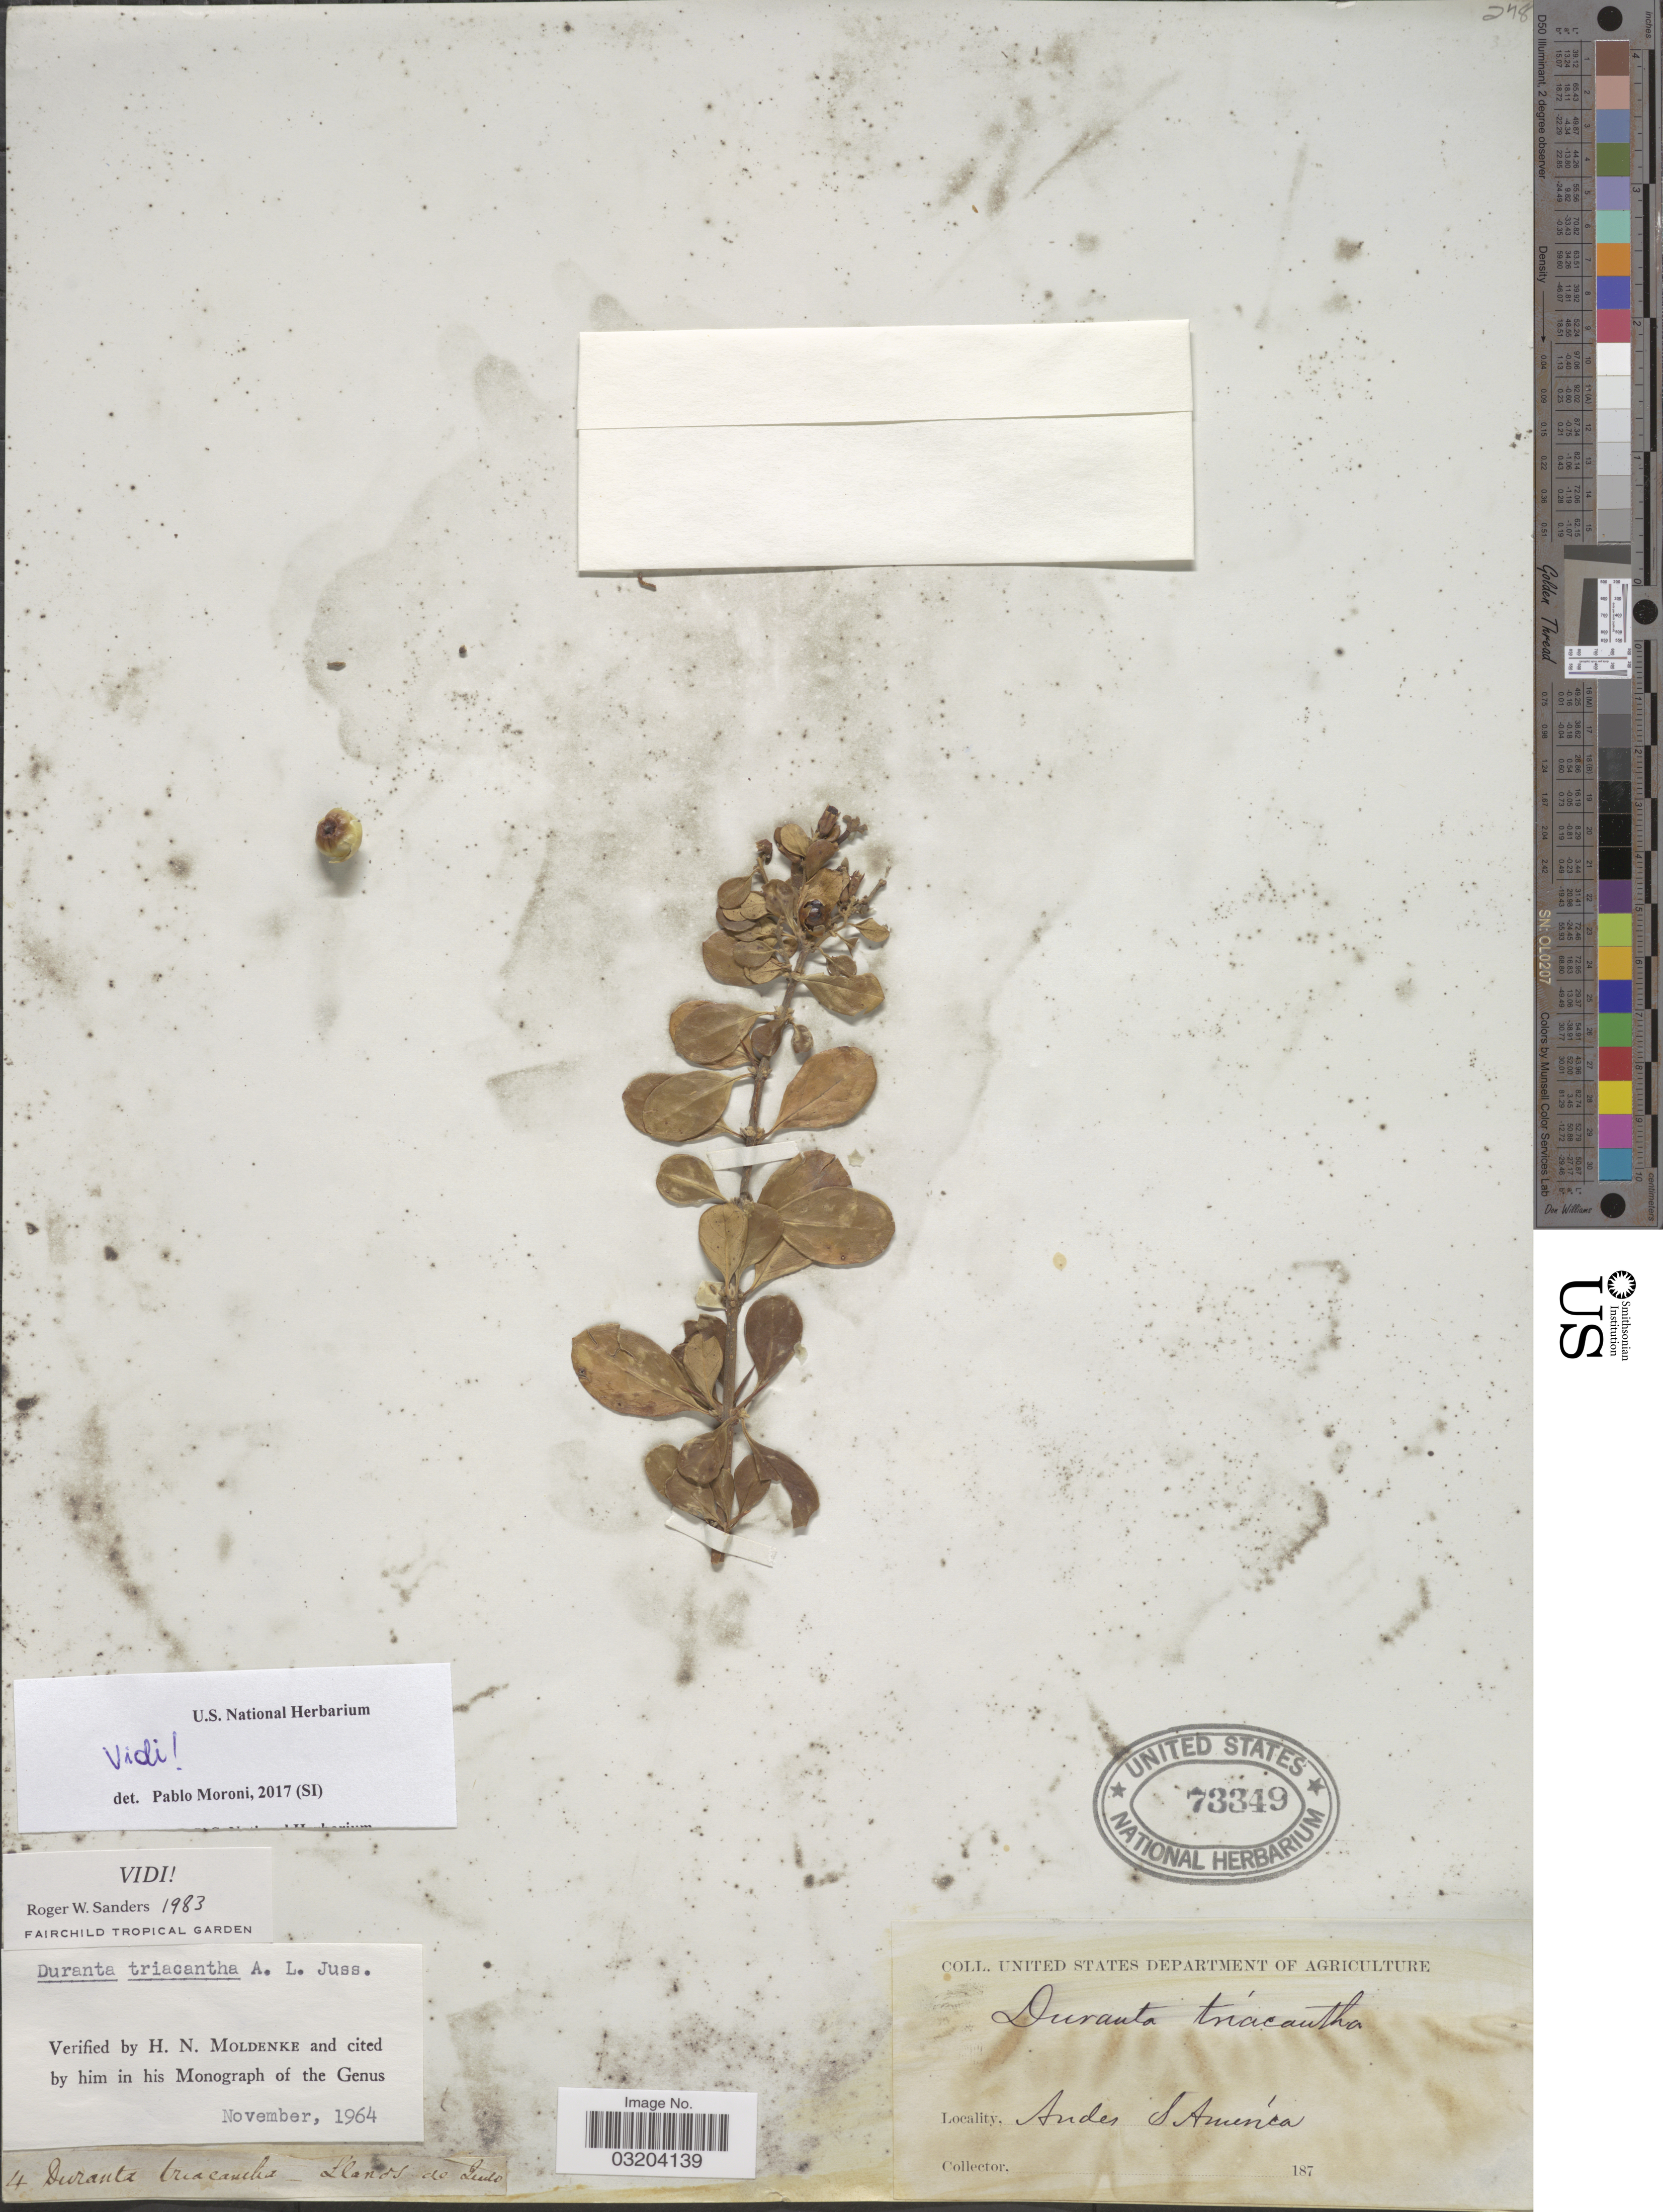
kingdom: Plantae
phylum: Tracheophyta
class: Magnoliopsida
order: Lamiales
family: Verbenaceae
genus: Duranta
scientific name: Duranta triacantha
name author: Juss.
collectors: United States Department of Agriculture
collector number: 4?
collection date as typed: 187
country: Ecuador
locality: Llanos de Quito. Andes. S. America.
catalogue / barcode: US 73349